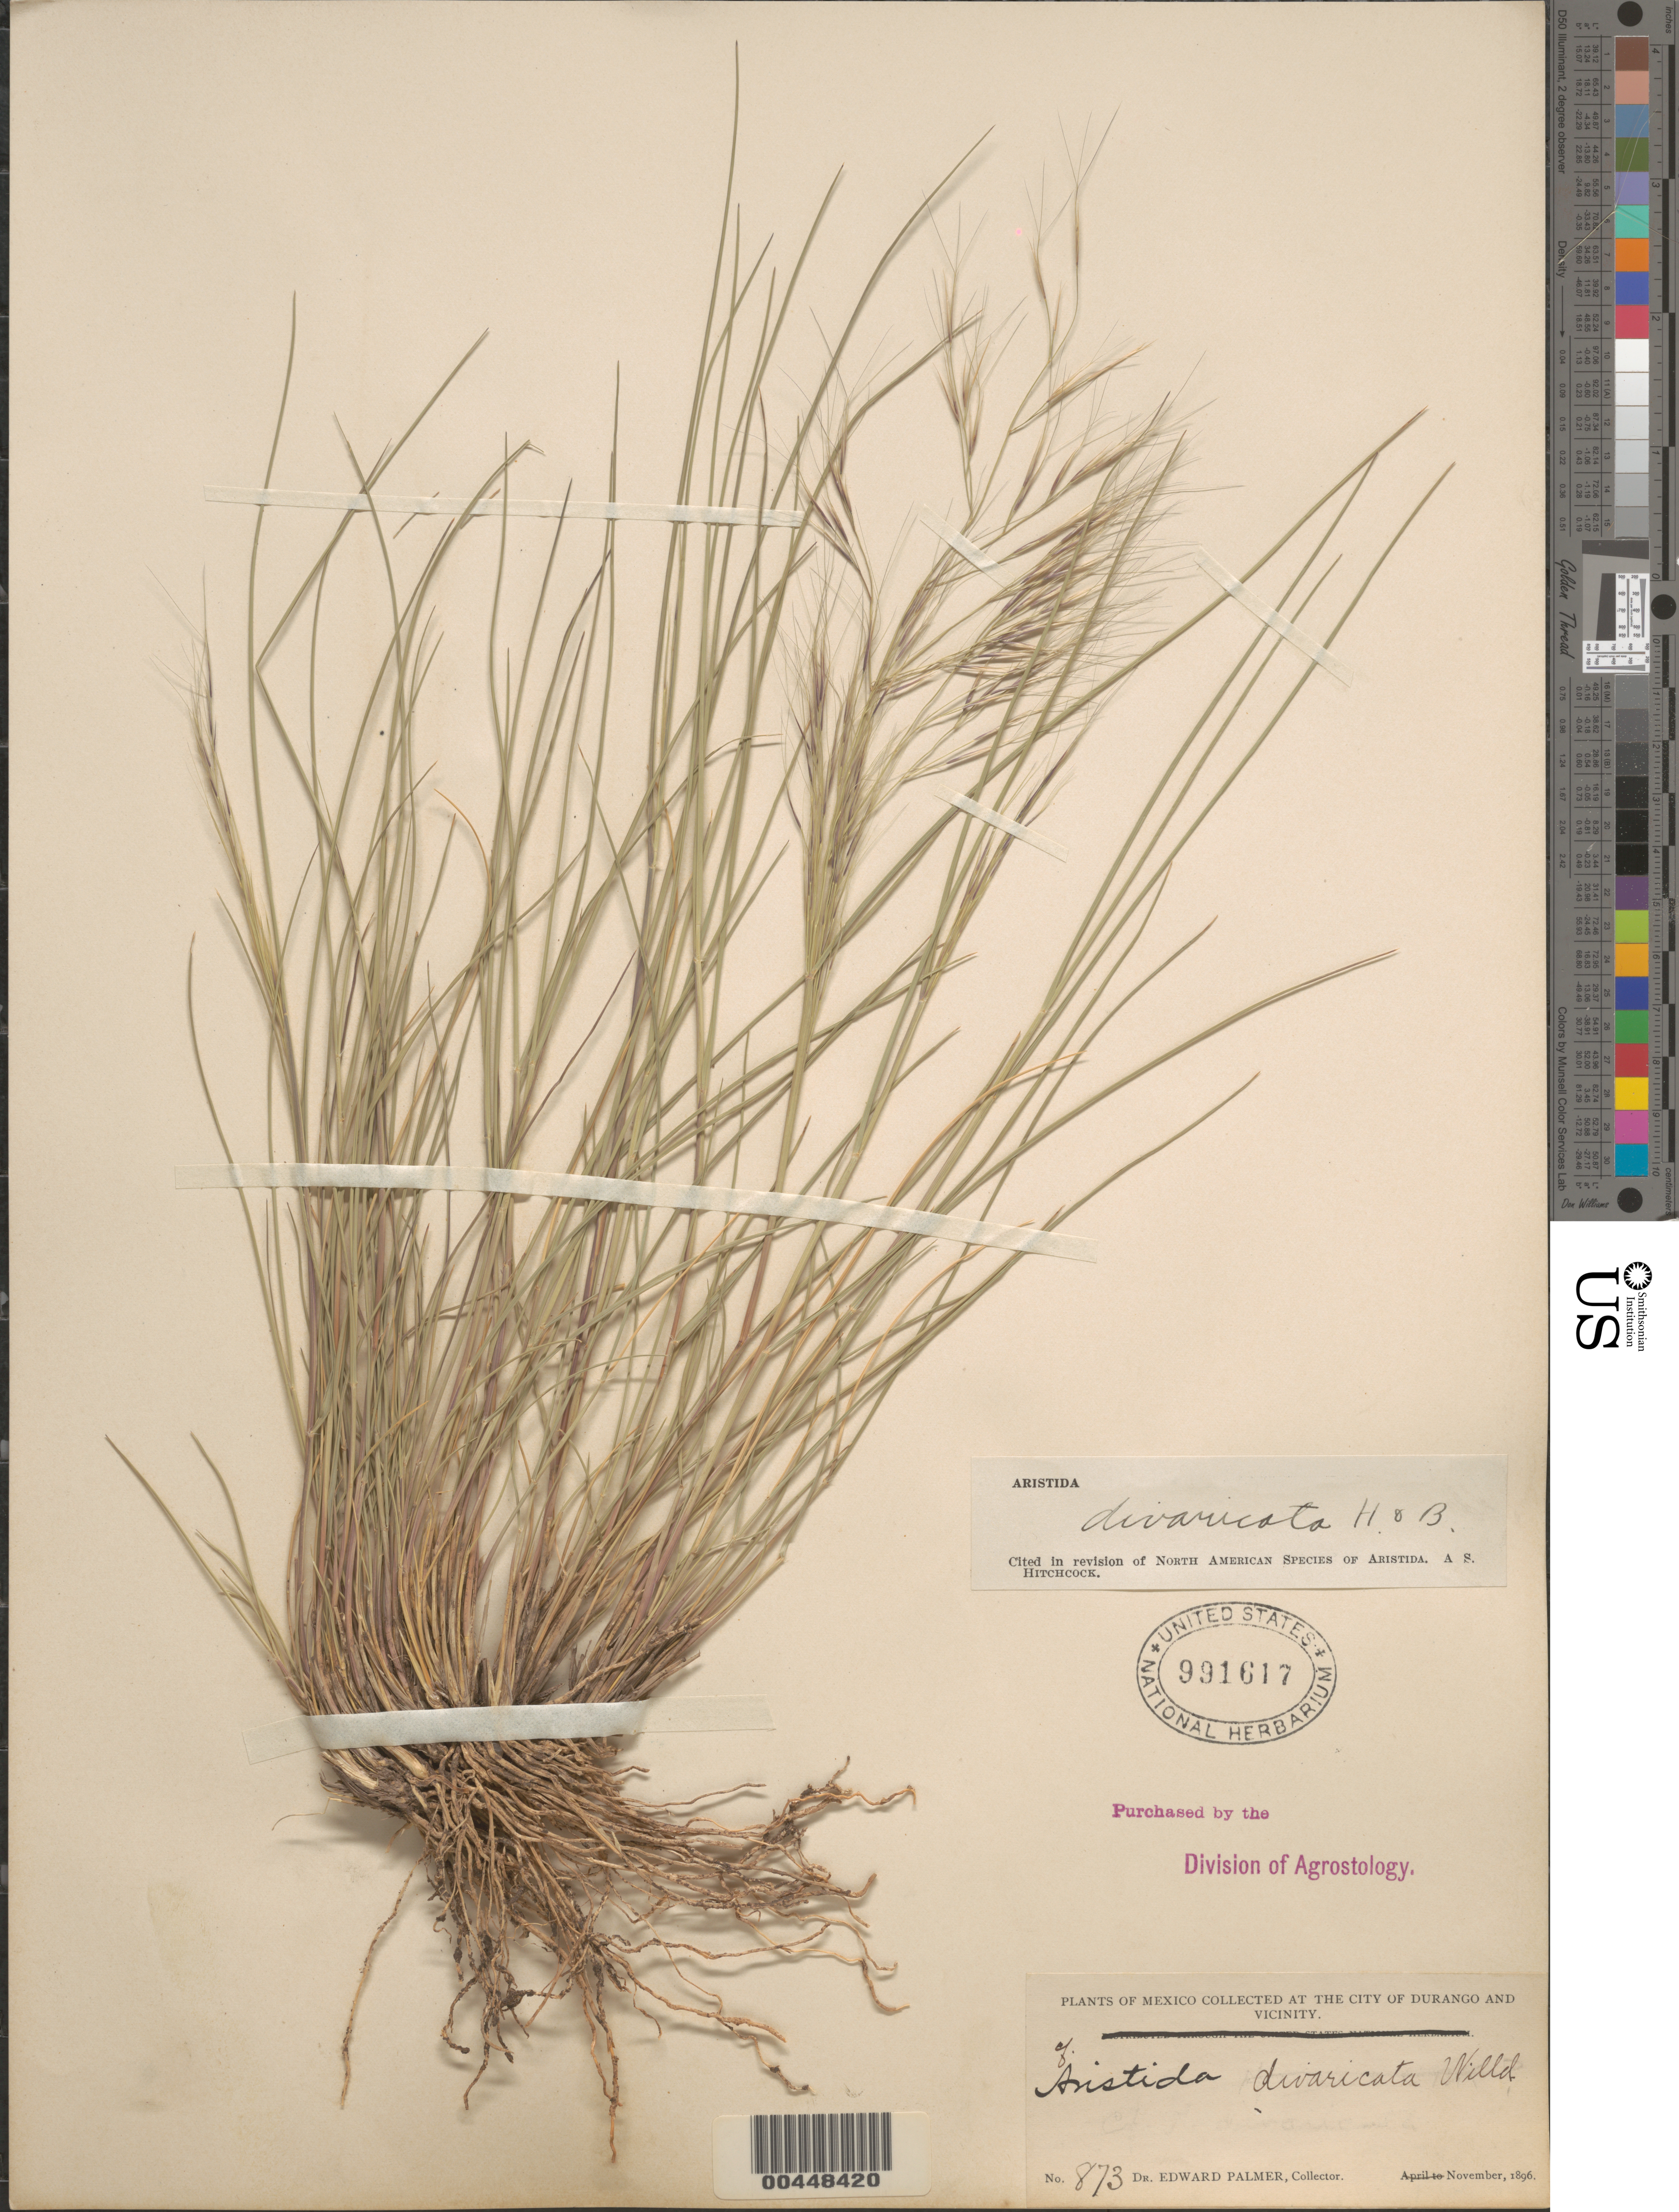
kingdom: Plantae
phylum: Tracheophyta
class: Liliopsida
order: Poales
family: Poaceae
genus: Aristida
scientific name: Aristida divaricata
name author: Humb. & Bonpl. ex Willd.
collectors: E. Palmer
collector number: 873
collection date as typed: Nov 1896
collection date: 1896-11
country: Mexico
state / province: Durango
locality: The city of Durango and vicinity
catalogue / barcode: US 991617